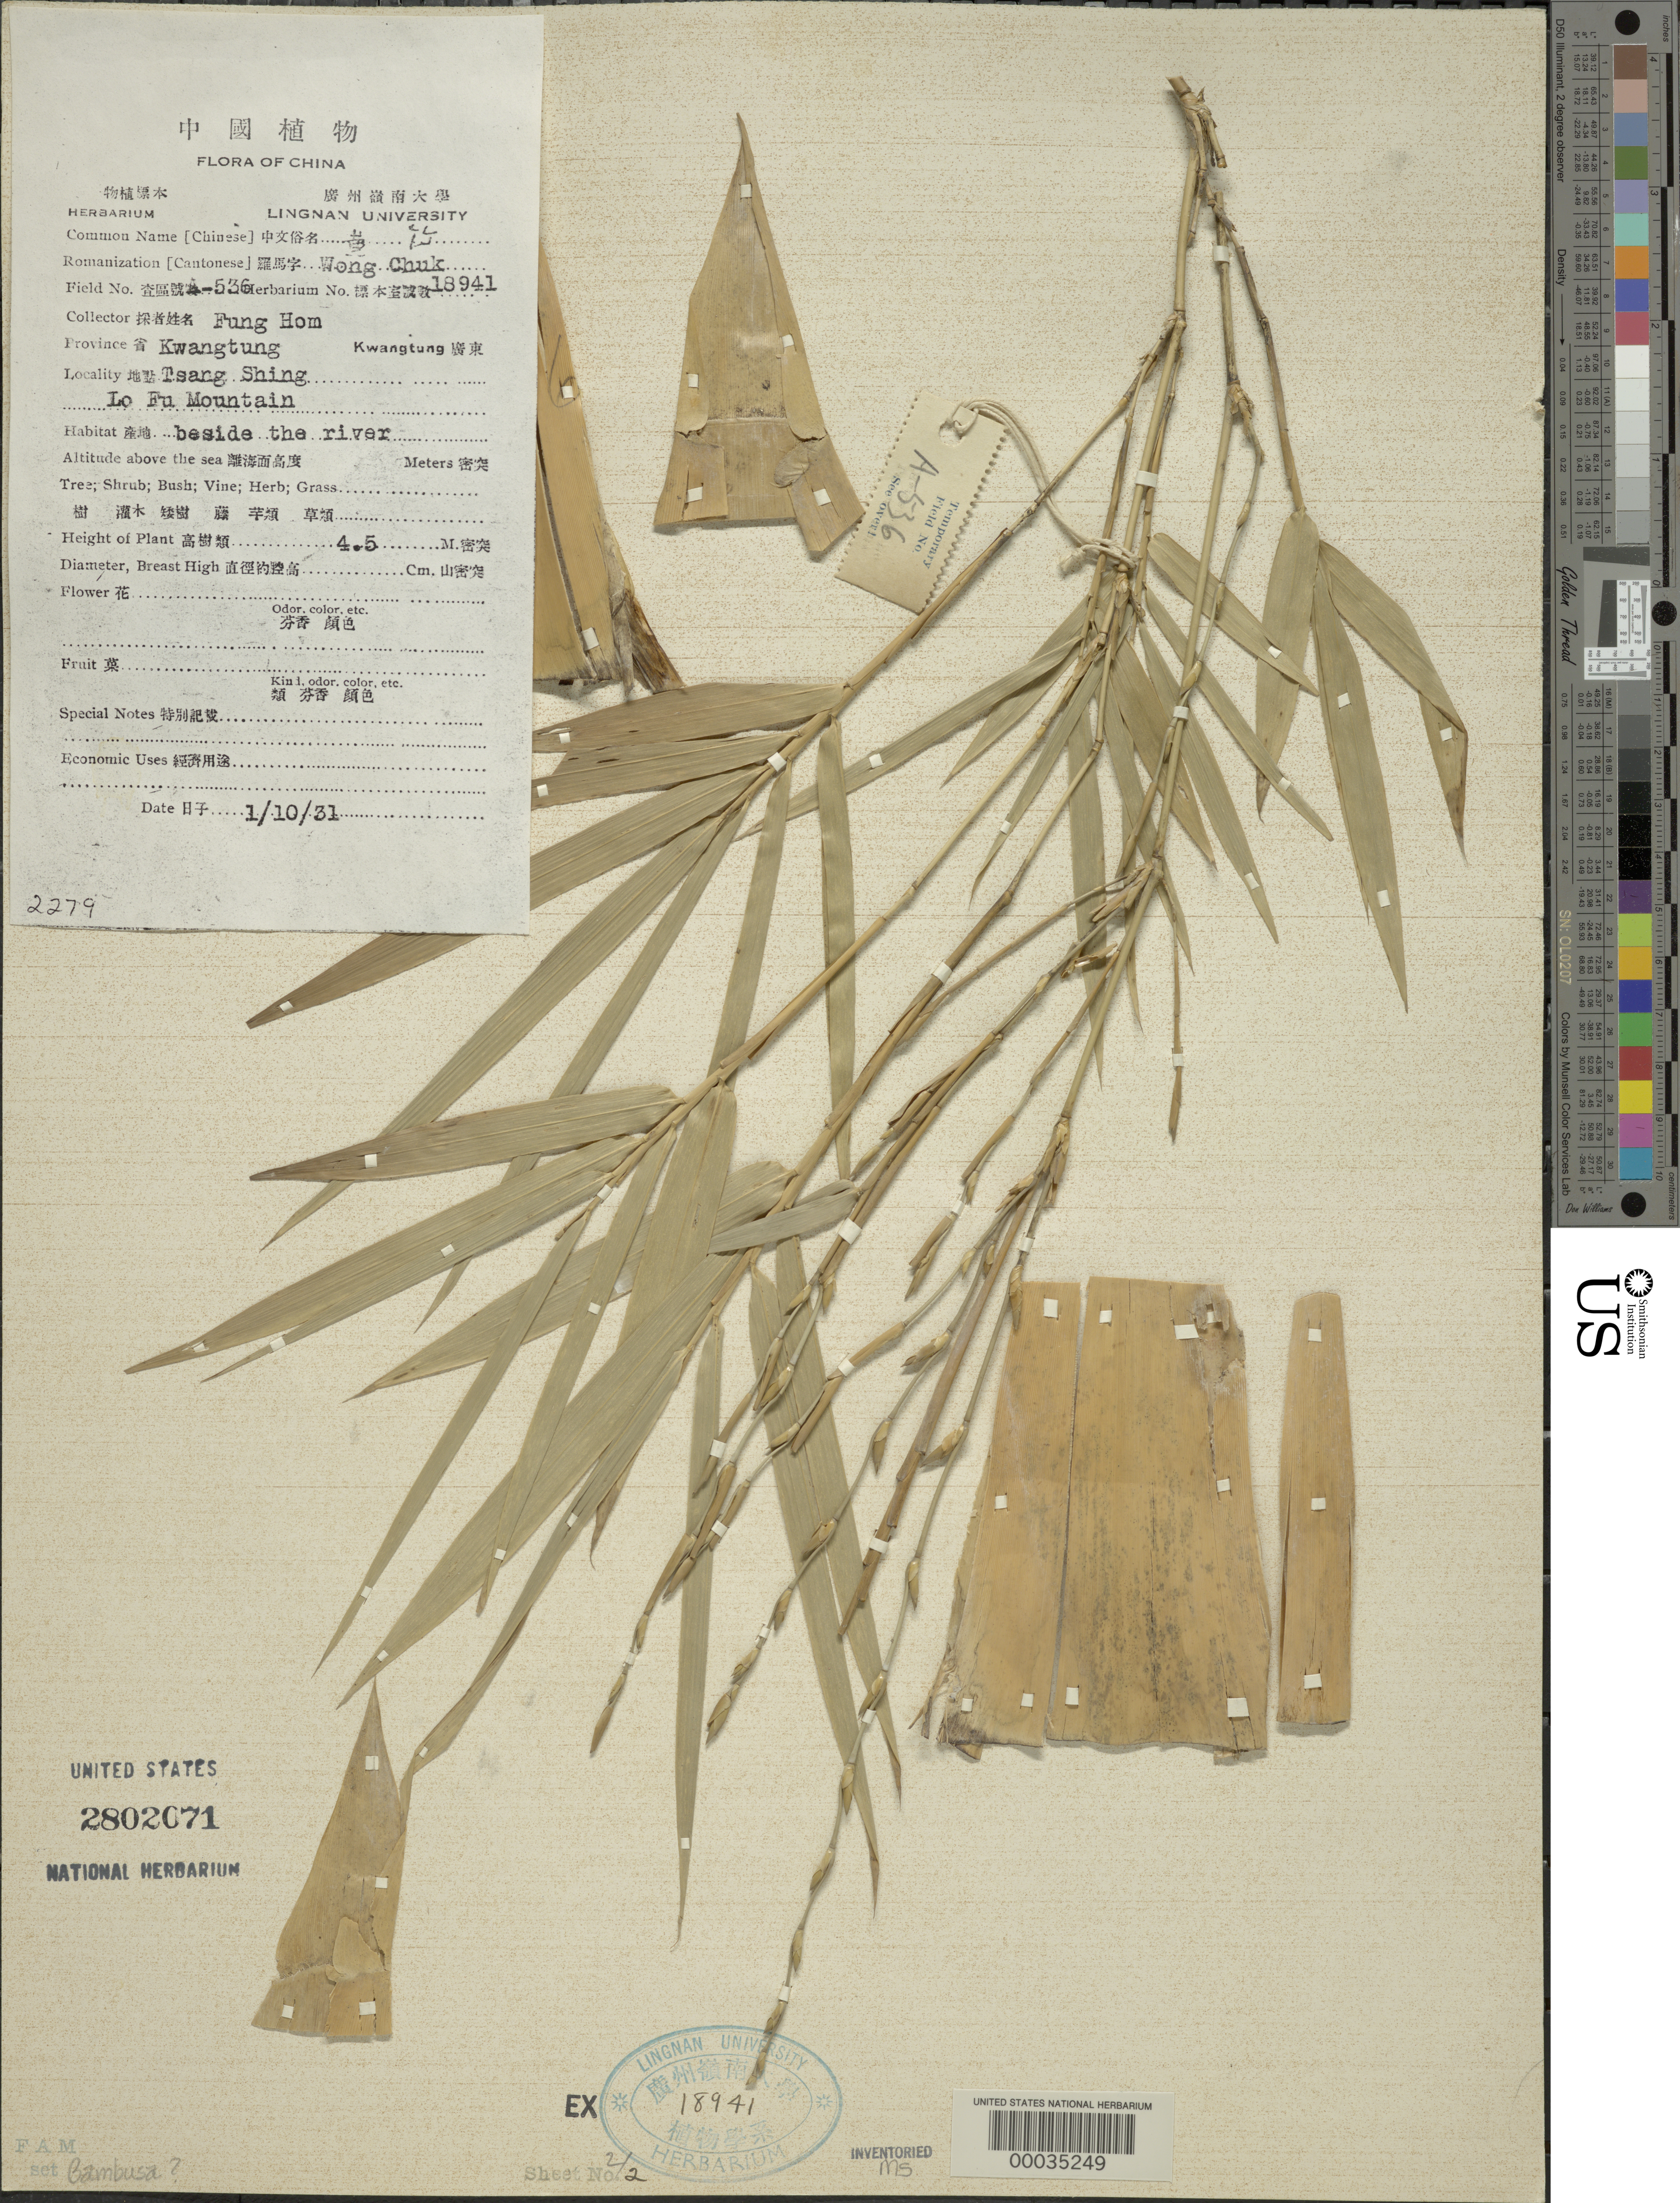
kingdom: Plantae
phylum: Tracheophyta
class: Liliopsida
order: Poales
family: Poaceae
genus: Bambusa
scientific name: Bambusa sp.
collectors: H. L. Fung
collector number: A-536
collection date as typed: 10 Jan 1931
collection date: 1931-01-10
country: China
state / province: Guangdong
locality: Tsang shing, lo fu mountain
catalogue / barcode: US 2802071